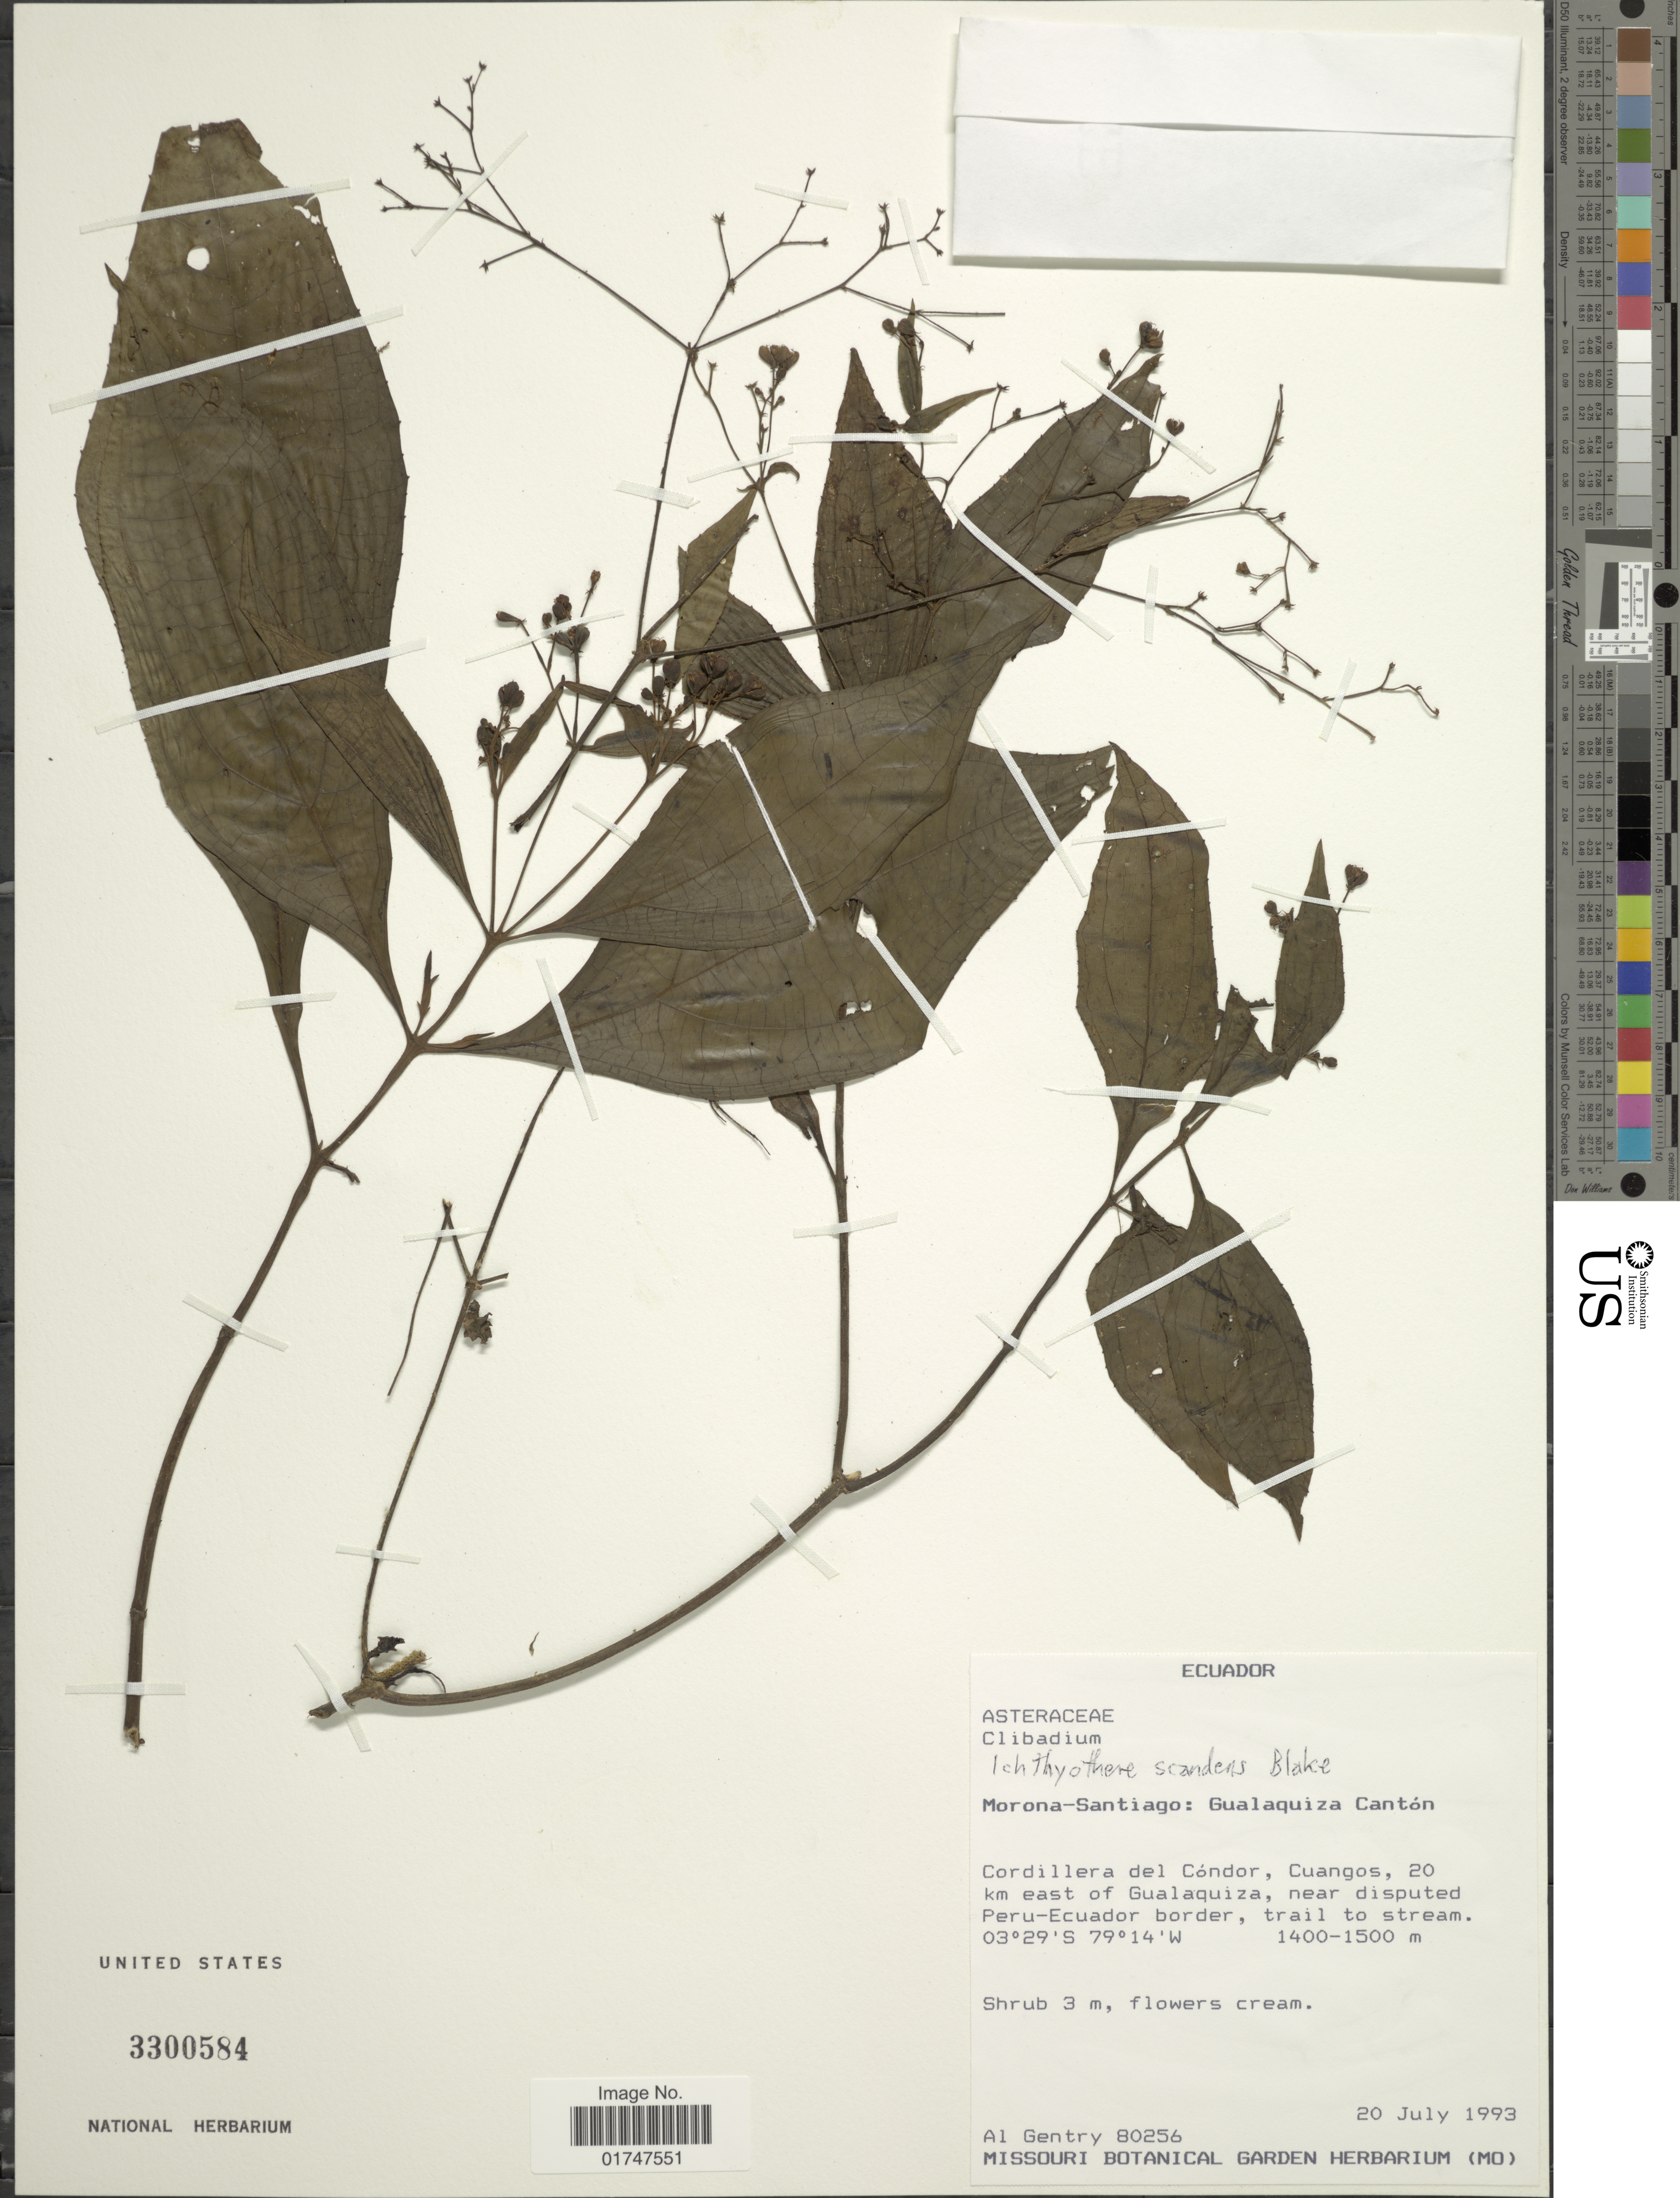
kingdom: Plantae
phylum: Tracheophyta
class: Magnoliopsida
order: Asterales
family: Asteraceae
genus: Ichthyothere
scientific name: Ichthyothere scandens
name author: S.F. Blake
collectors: A. H. Gentry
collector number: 80256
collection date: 1993-07-20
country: Ecuador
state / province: Morona-Santiago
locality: Morona-Santiago: Gualaquiza Cantón. Cordillera del Cóndor, Cuangos, 20 km east of Gualaquiza, near disputed Peru-Ecuador border, trail to streaam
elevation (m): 1400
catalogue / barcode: US 3300584